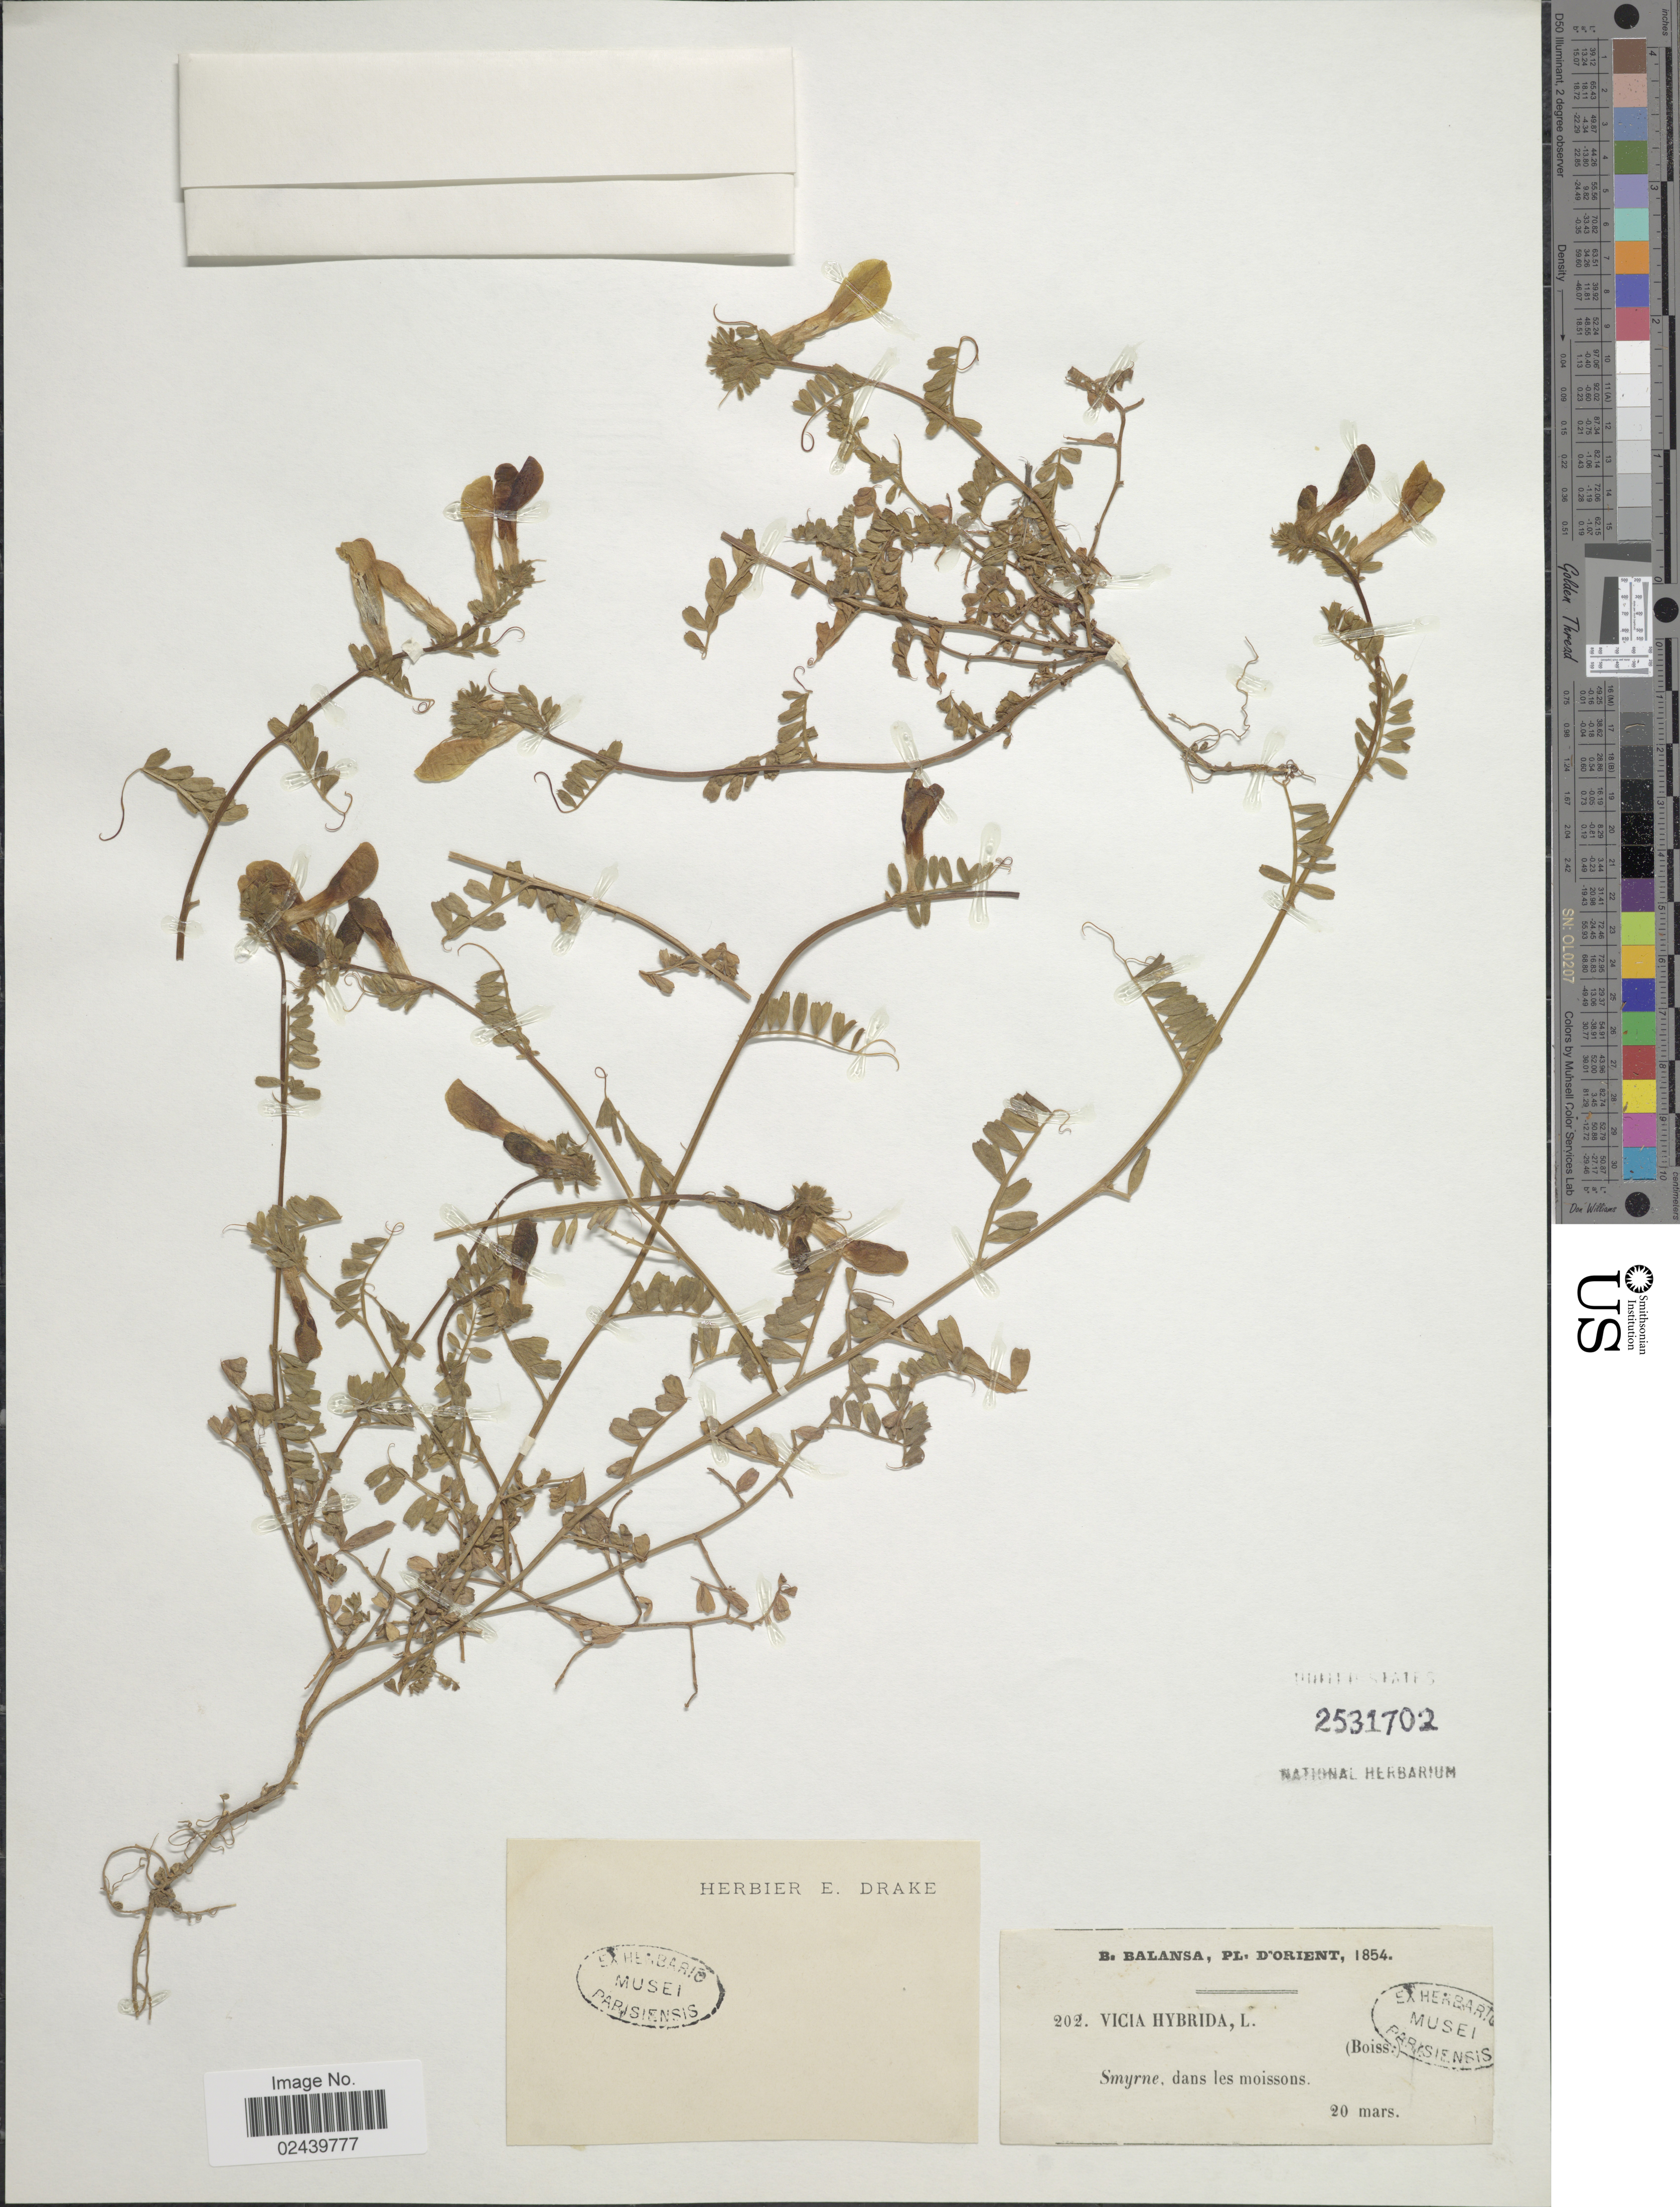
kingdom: Plantae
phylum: Tracheophyta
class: Magnoliopsida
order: Fabales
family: Fabaceae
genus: Vicia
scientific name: Vicia hybrida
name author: L.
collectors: B. Balansa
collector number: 202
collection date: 1854-03-20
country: Turkey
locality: D'Orient. Smyrne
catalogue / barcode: US 2531702